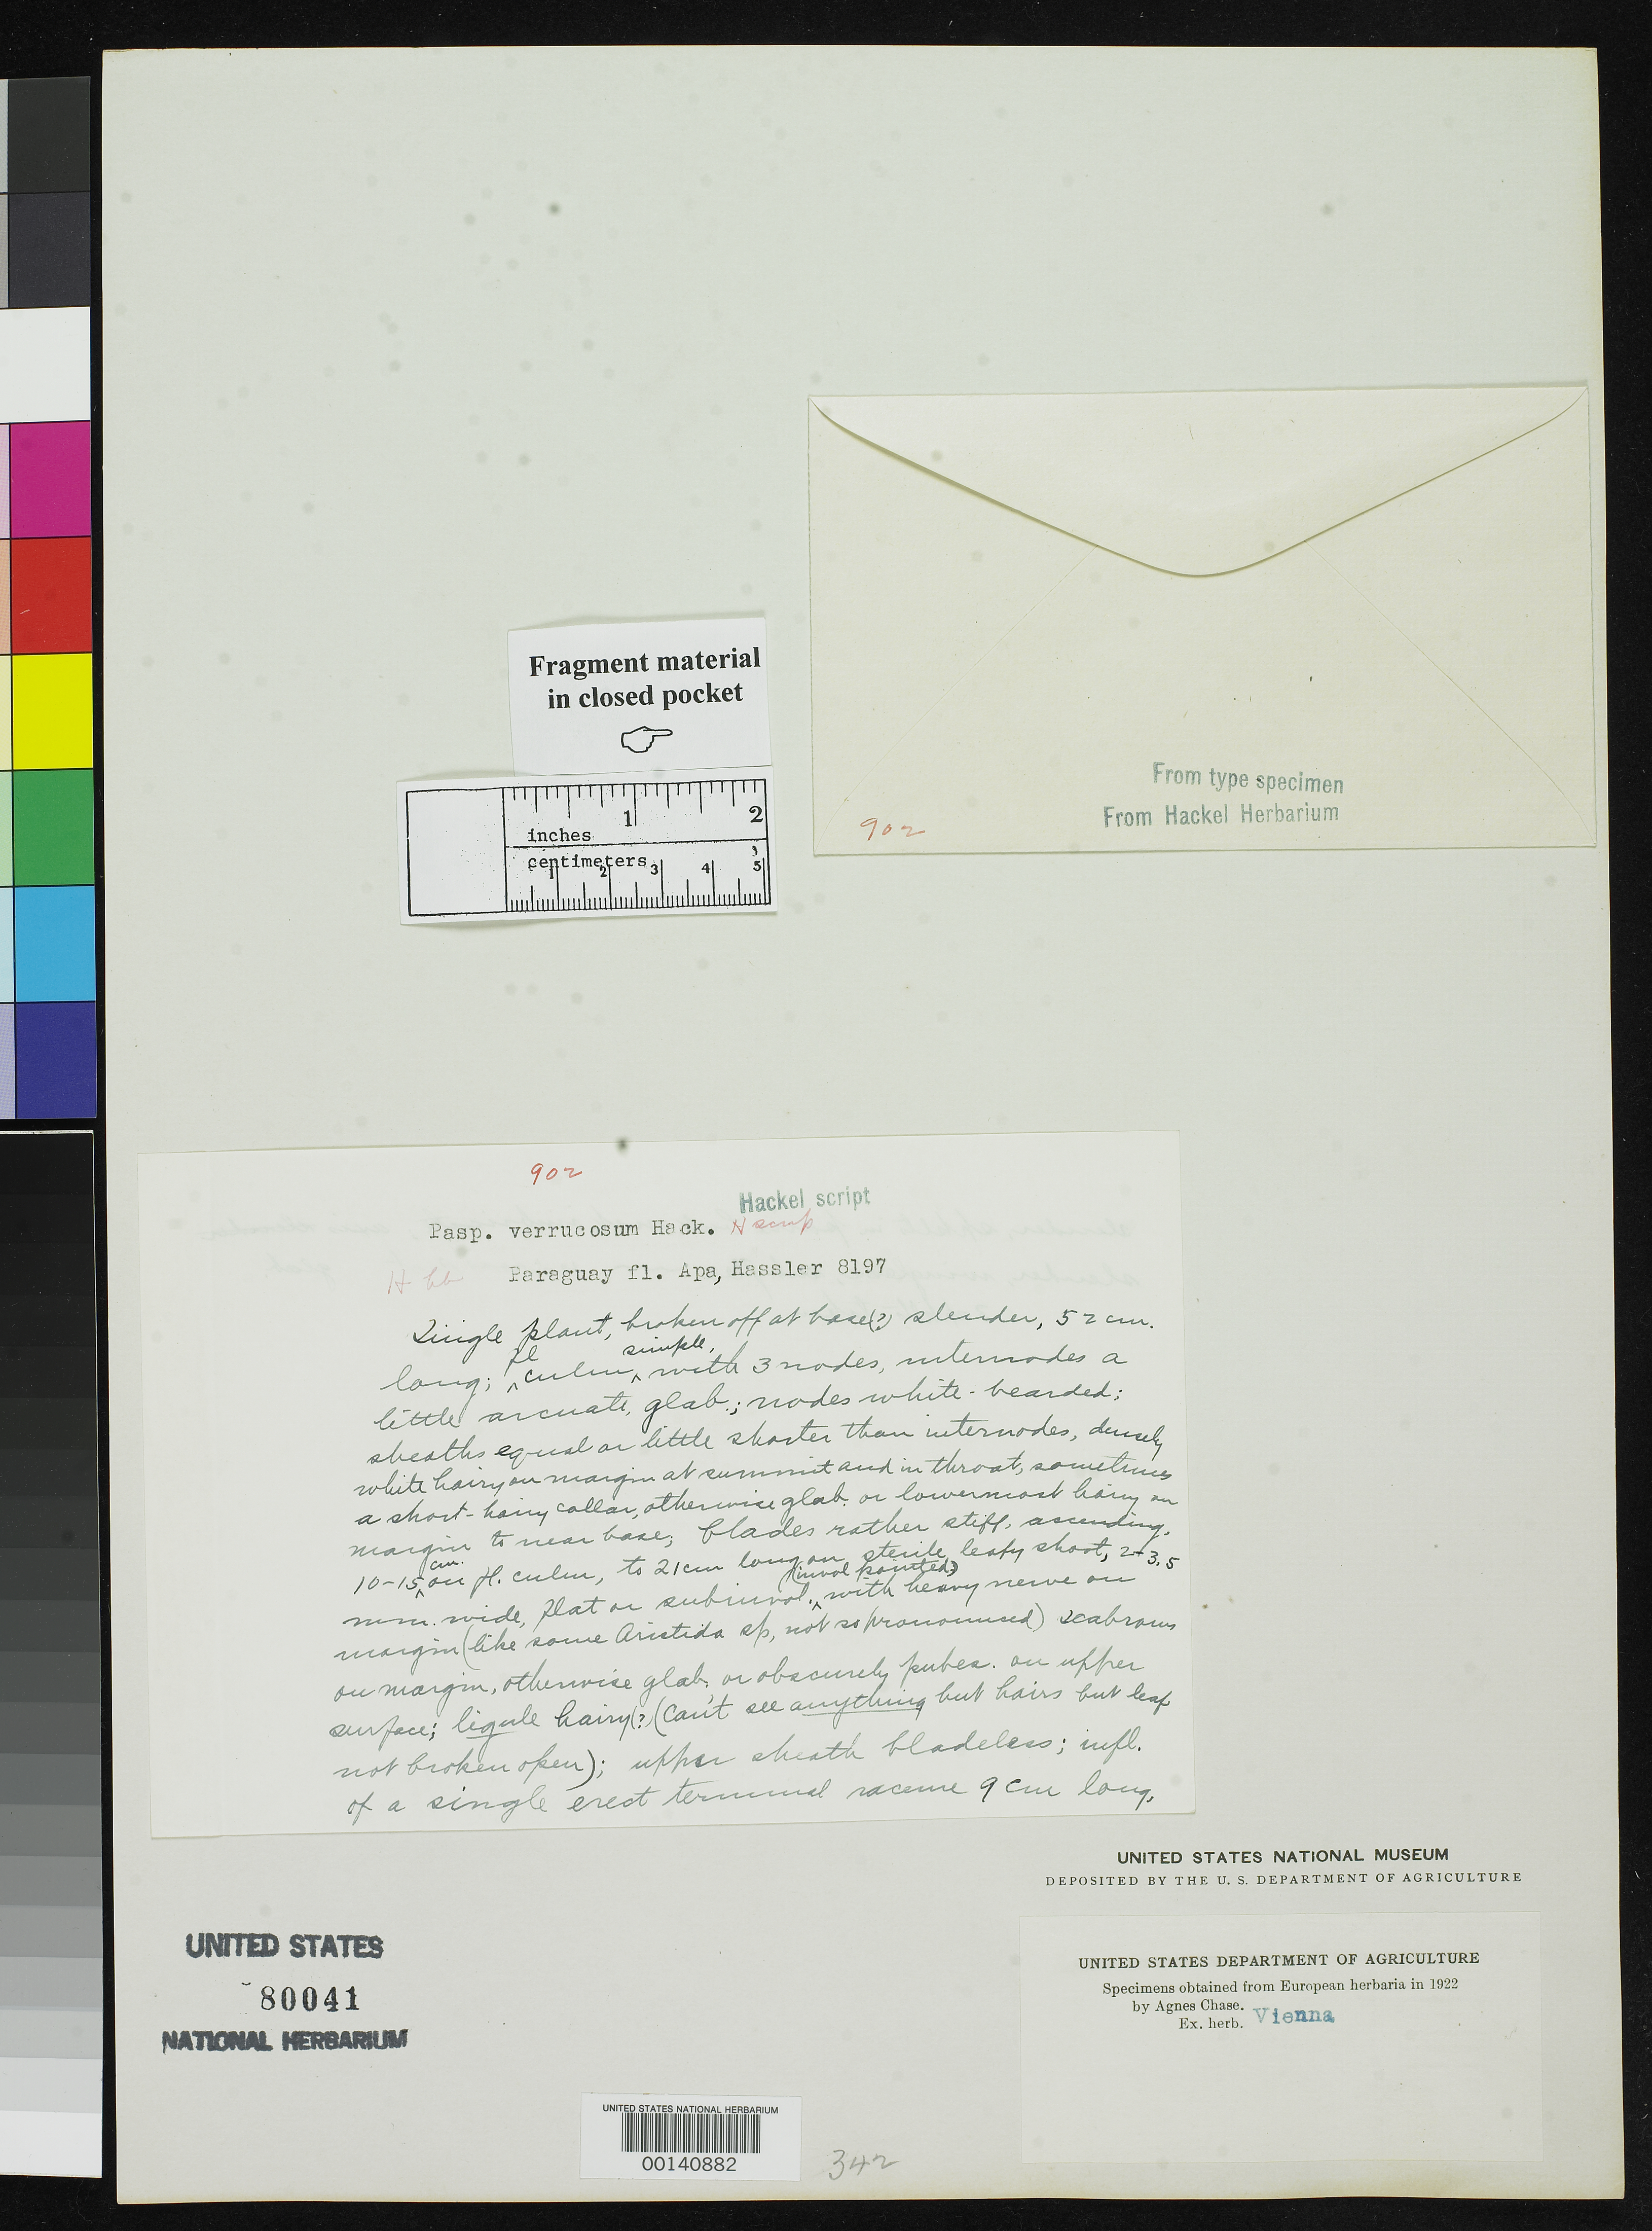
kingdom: Plantae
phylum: Tracheophyta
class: Liliopsida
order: Poales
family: Poaceae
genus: Paspalum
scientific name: Paspalum verrucosum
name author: Hack.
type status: Type Fragment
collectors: E. Hassler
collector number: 8197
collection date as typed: Dec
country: Paraguay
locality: Apa River.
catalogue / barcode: US 80041